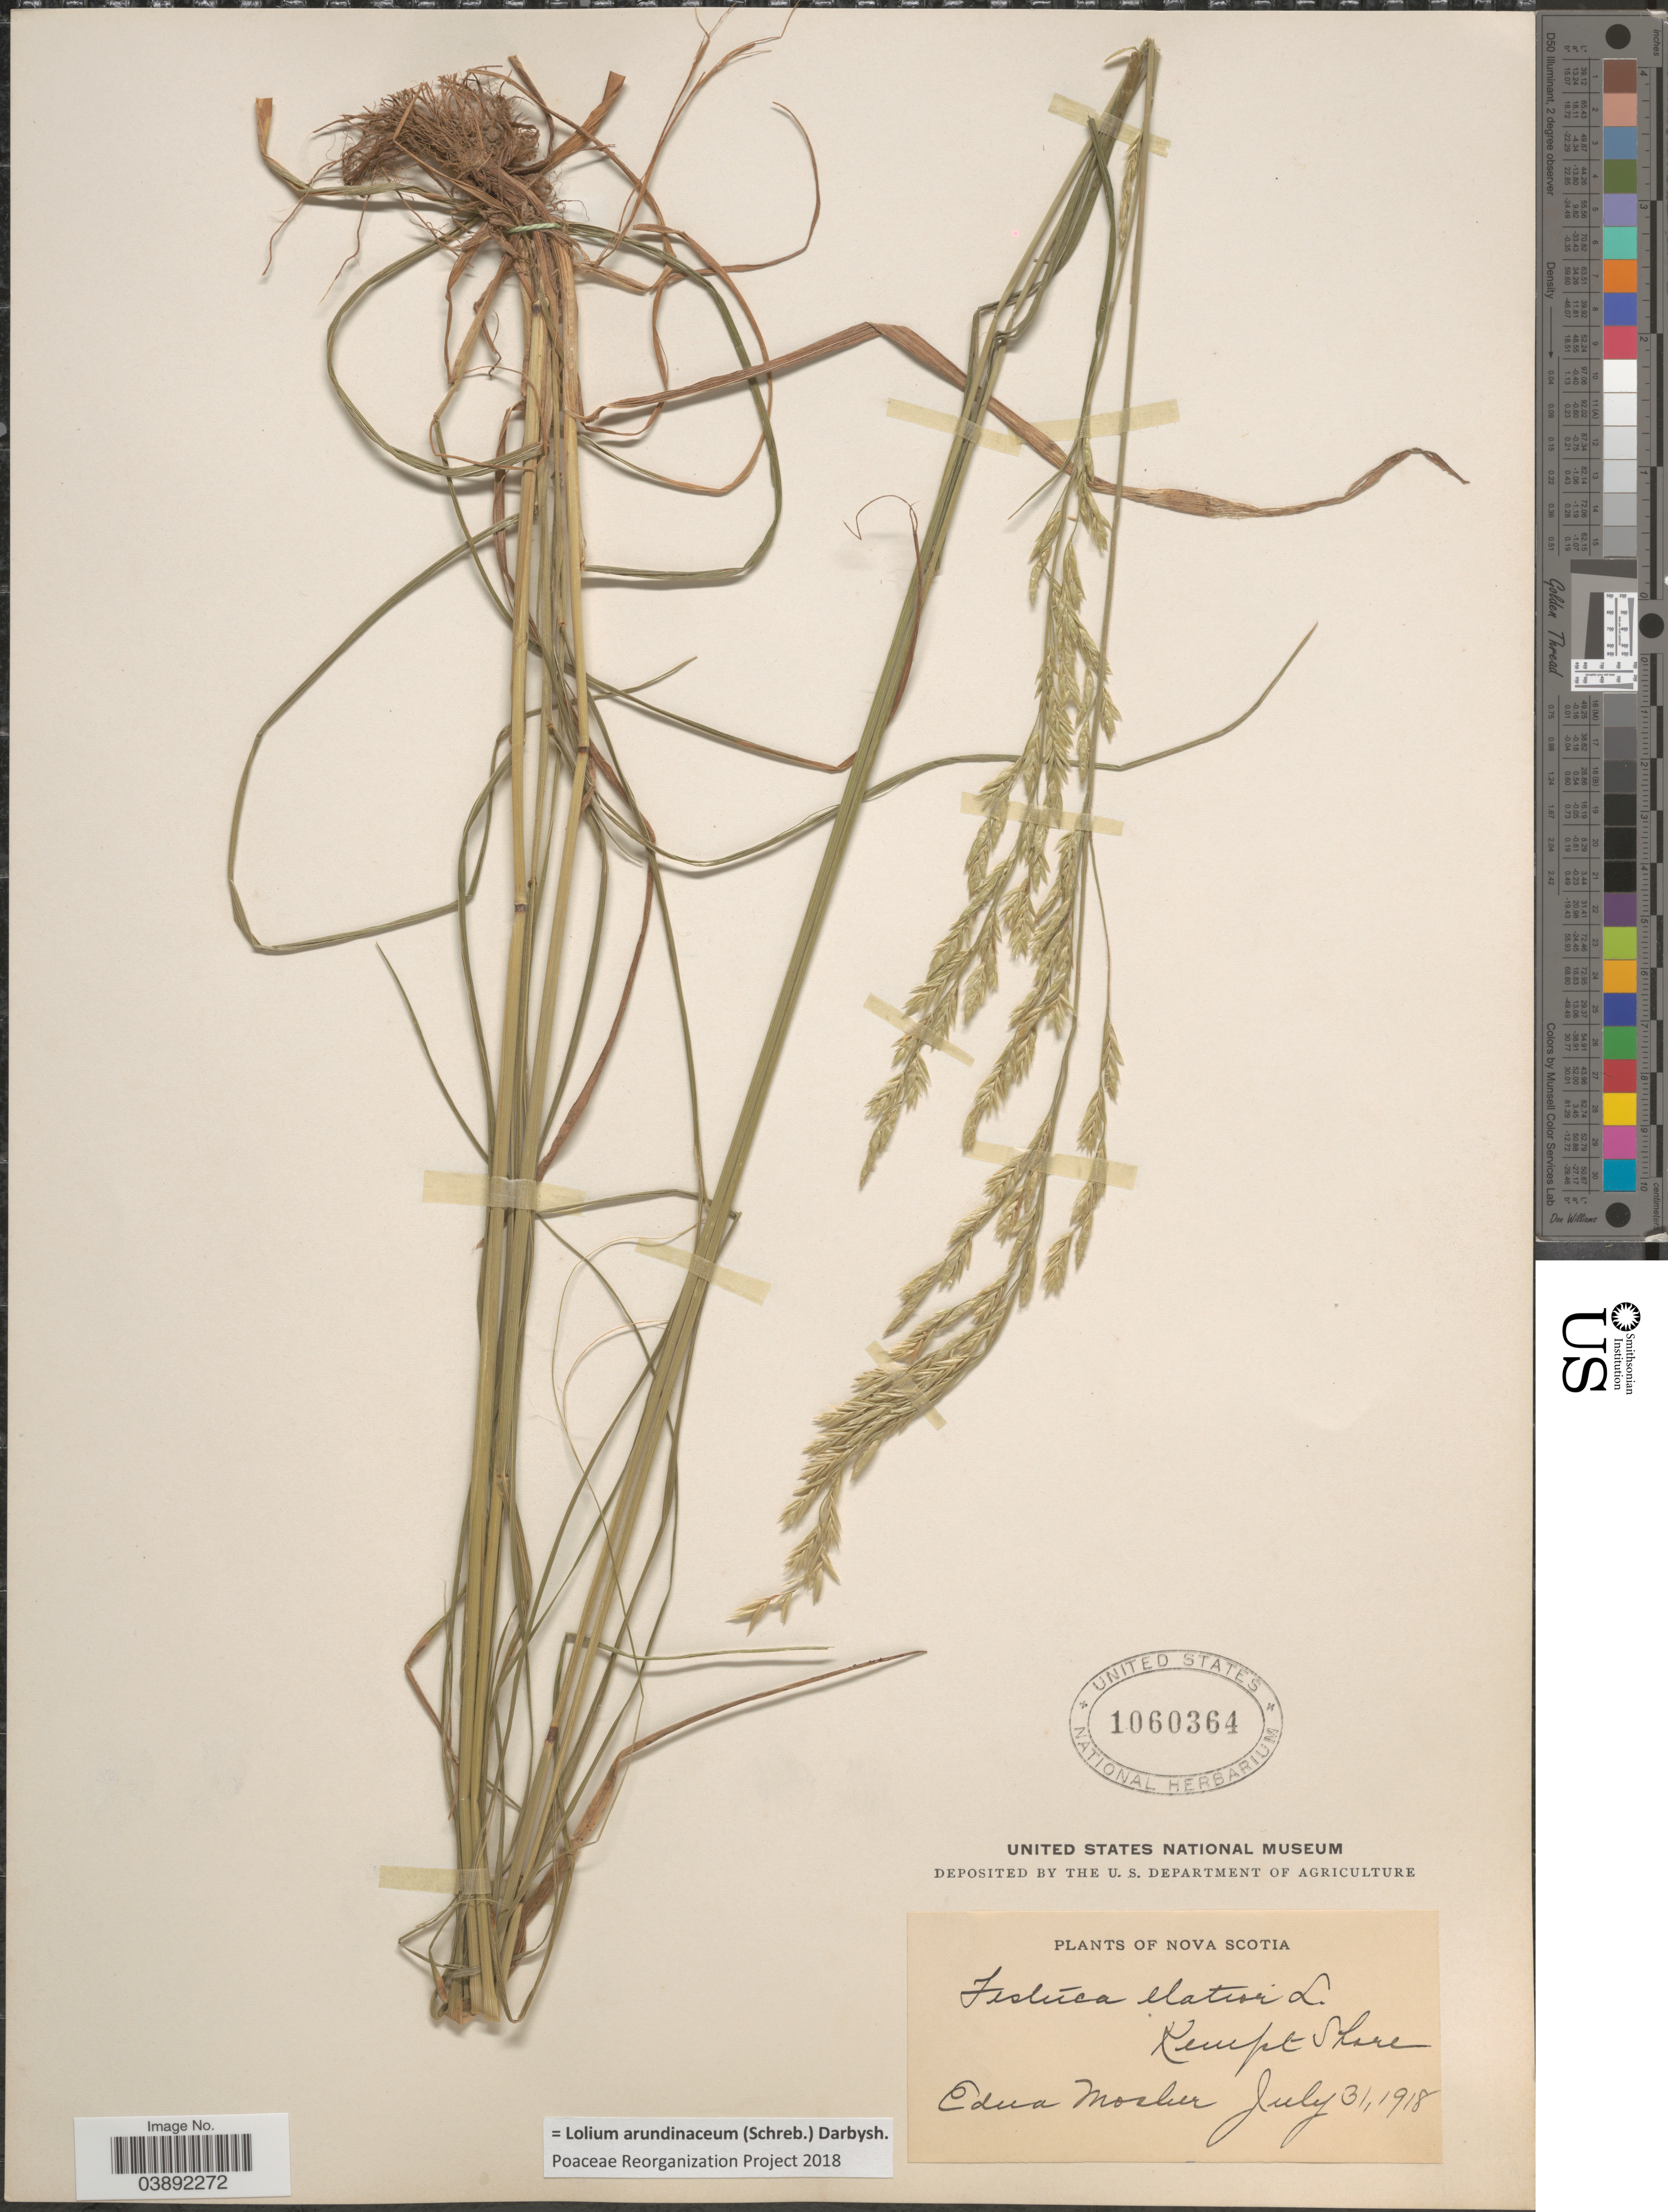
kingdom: Plantae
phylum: Tracheophyta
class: Liliopsida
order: Poales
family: Poaceae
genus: Lolium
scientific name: Lolium arundinaceum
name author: (Schreb.) Darbysh.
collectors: E. Mosher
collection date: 1918-07-31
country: Canada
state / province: Nova Scotia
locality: Kempt Shore.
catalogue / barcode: US 1060364